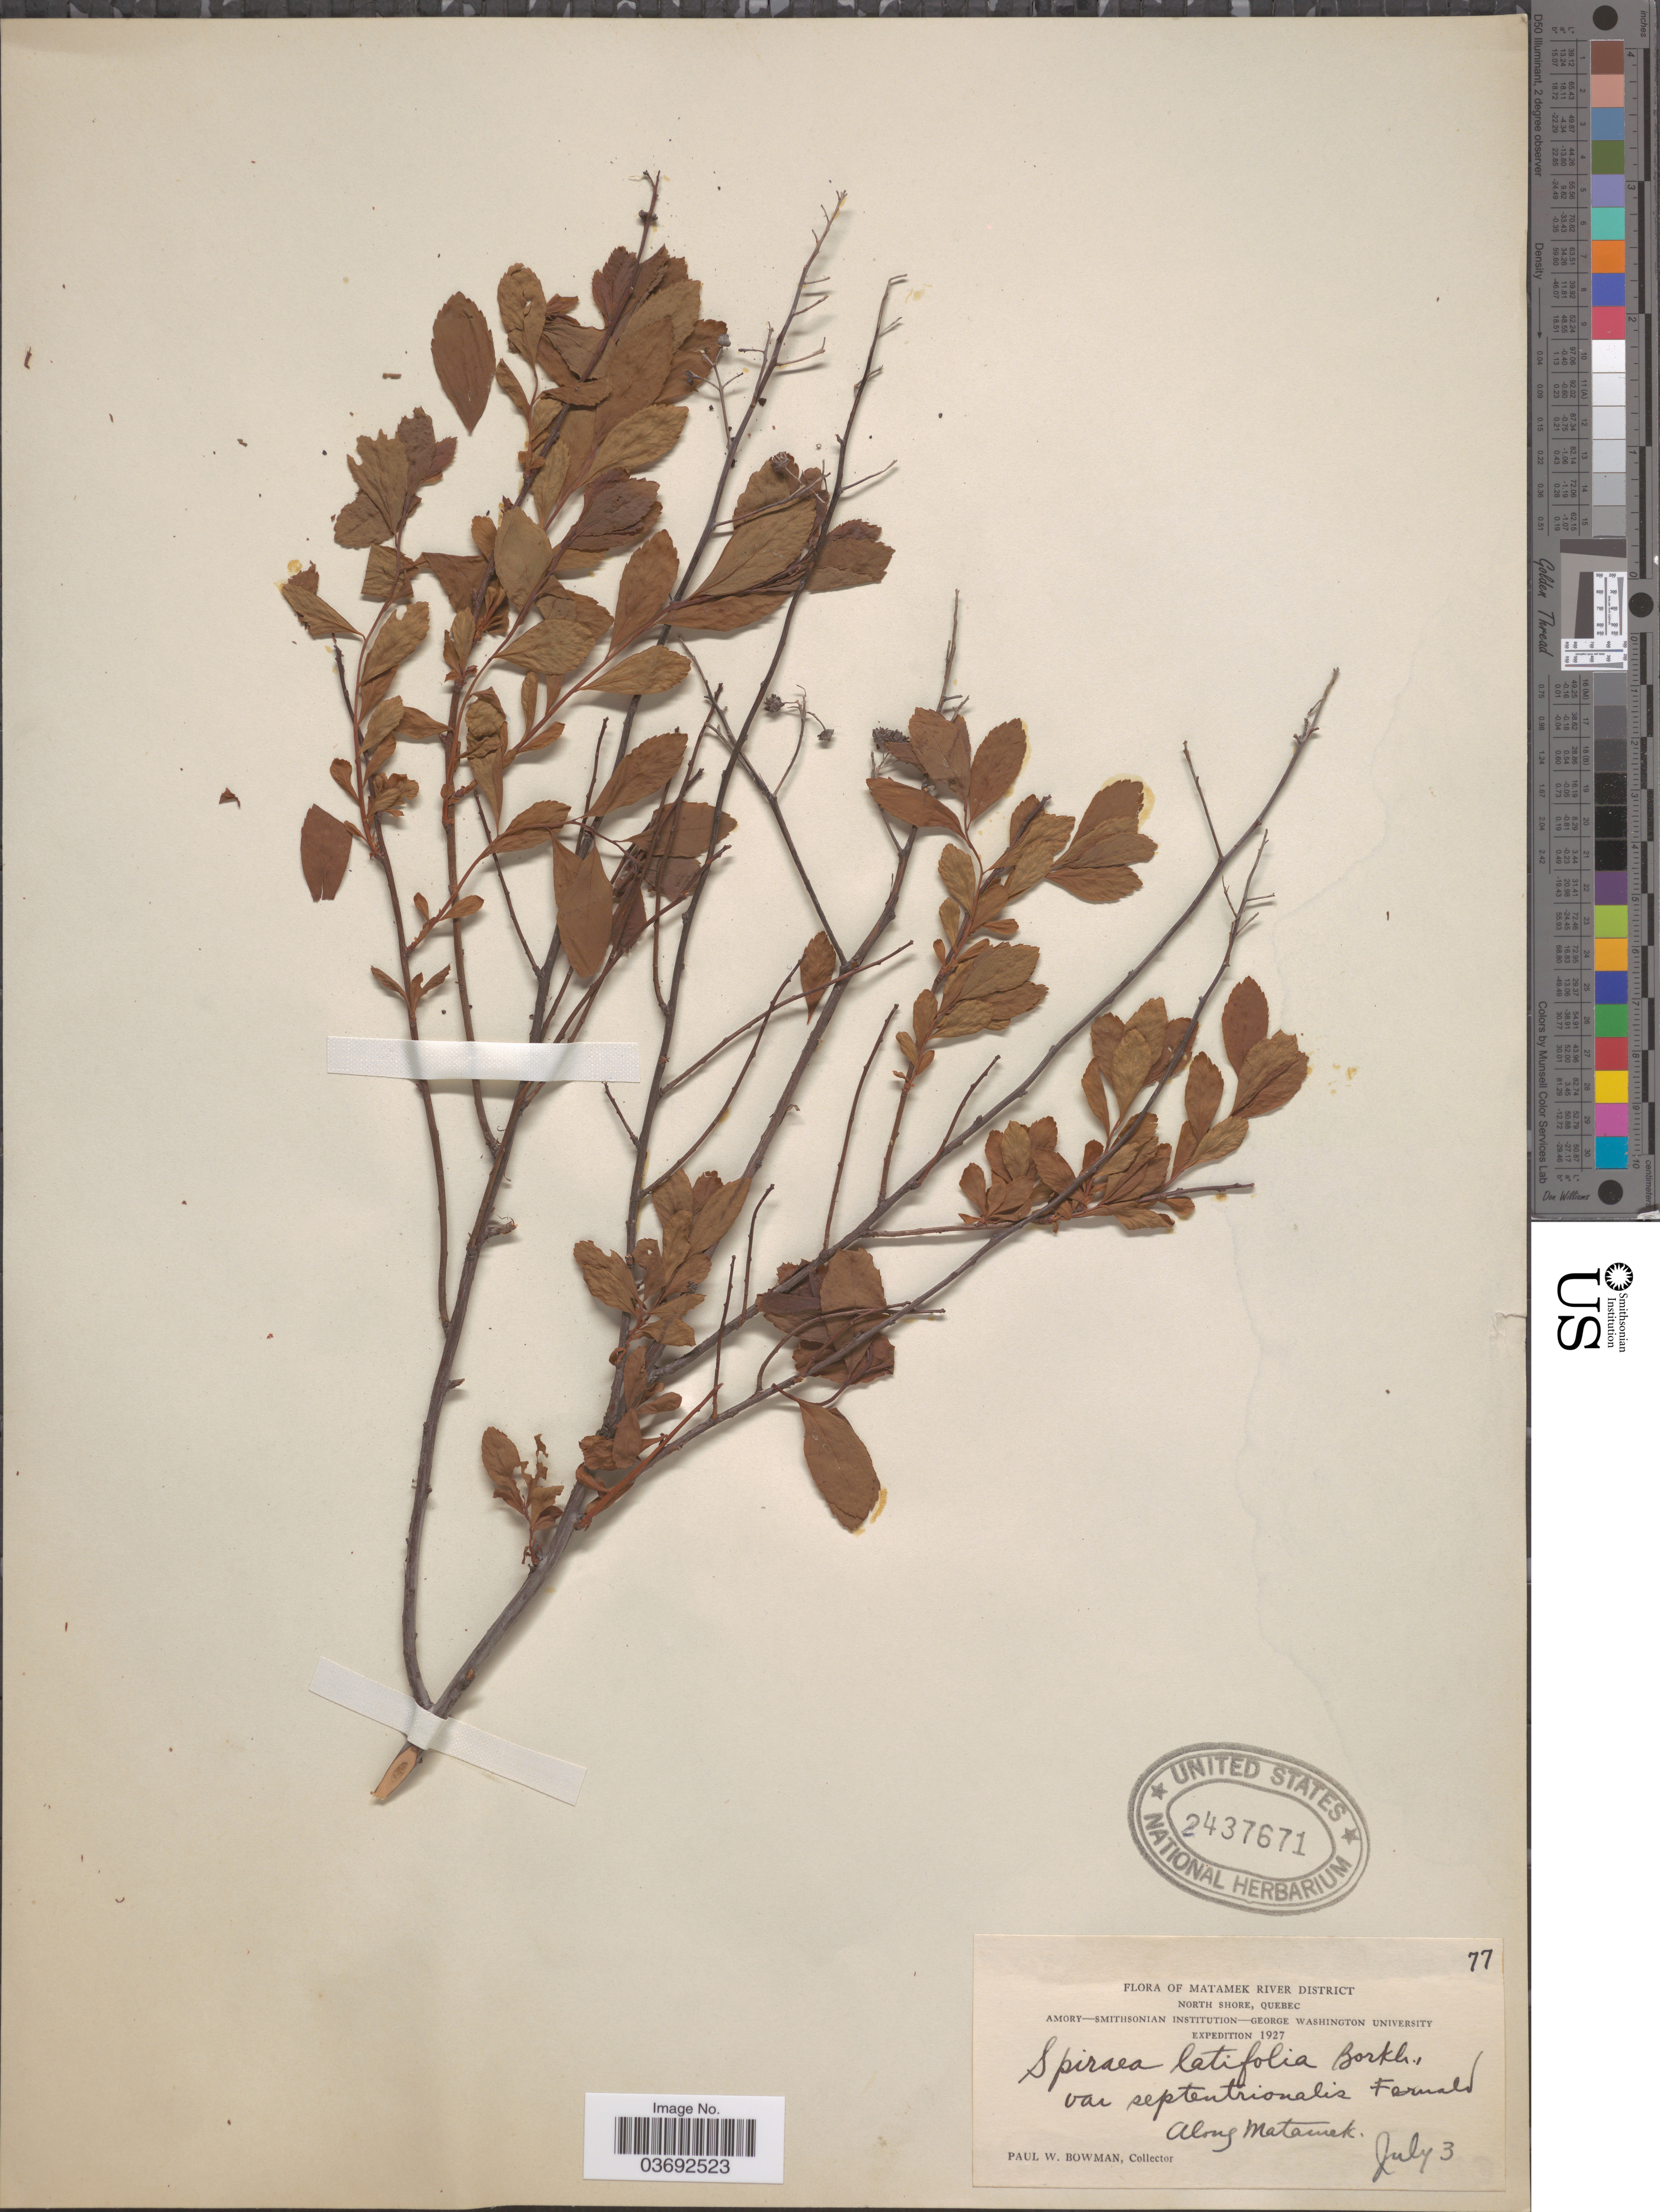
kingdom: Plantae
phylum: Tracheophyta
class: Magnoliopsida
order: Rosales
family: Rosaceae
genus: Spiraea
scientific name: Spiraea latifolia var. septentrionalis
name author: Fernald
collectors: P. Bowman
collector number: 77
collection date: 1927-07-03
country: Canada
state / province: Quebec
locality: Matamek River District, North Shore. Along Matamek.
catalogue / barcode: US 2437671